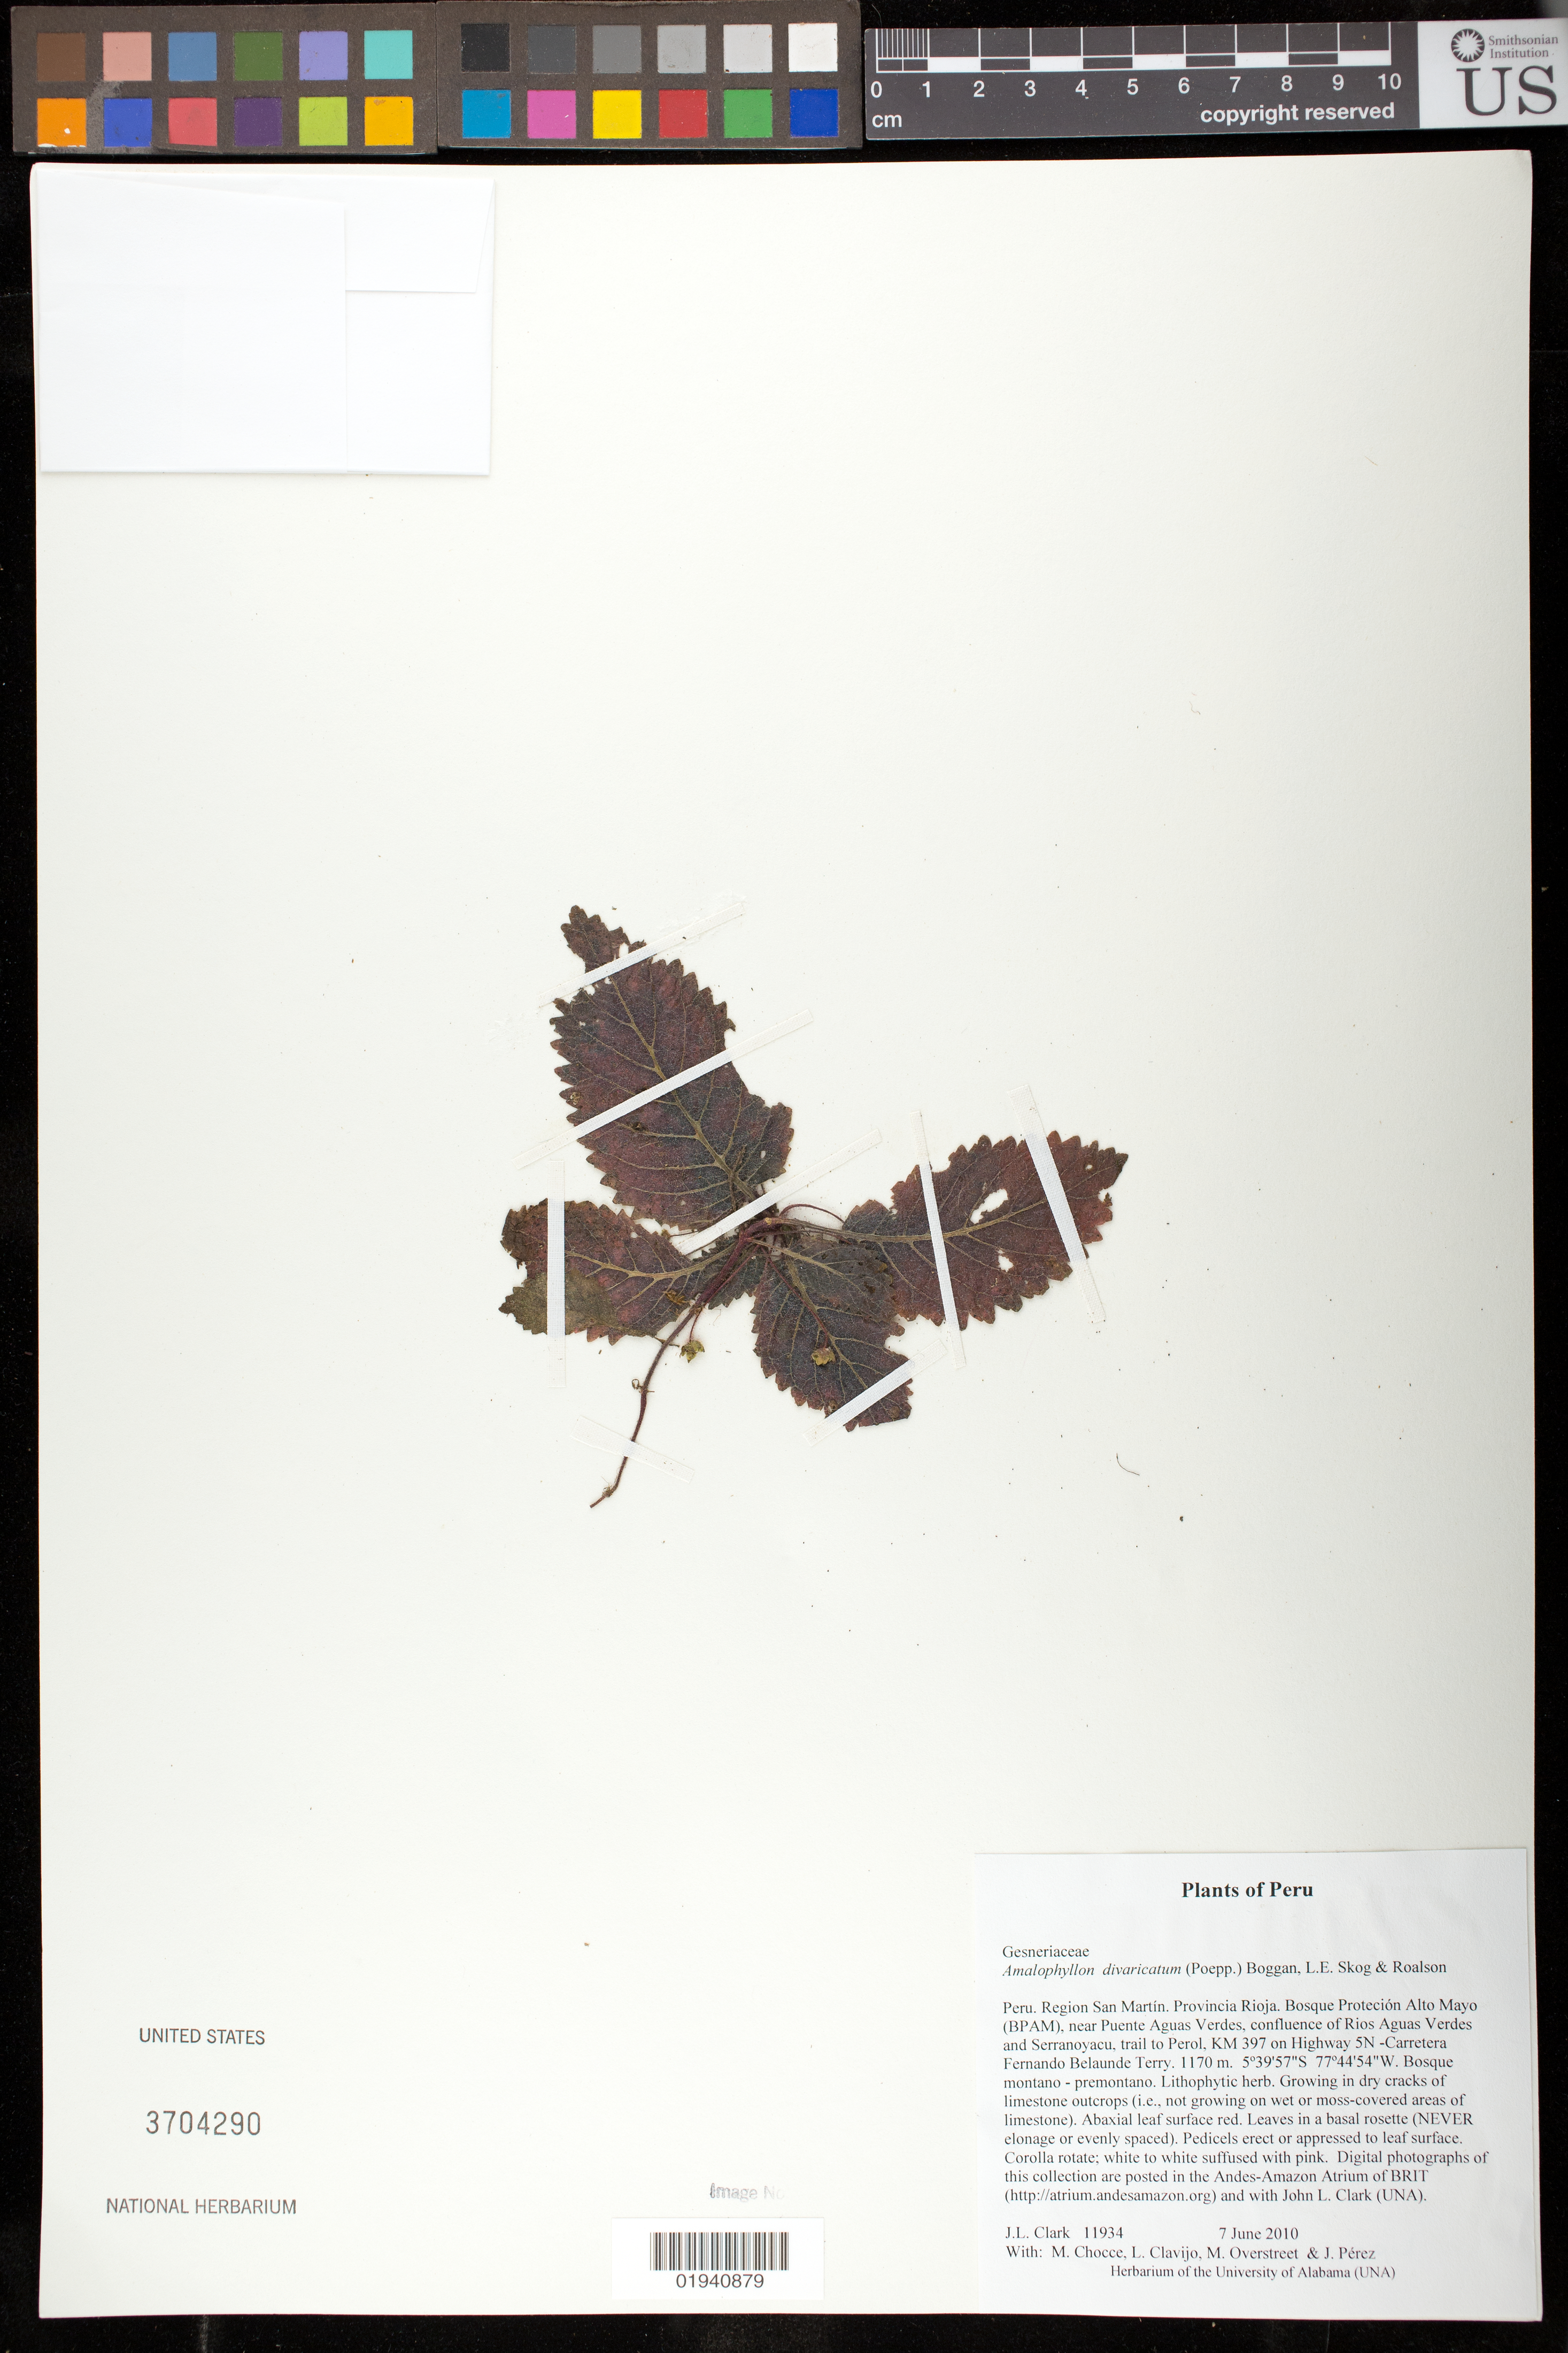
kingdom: Plantae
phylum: Tracheophyta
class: Magnoliopsida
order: Lamiales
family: Gesneriaceae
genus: Amalophyllon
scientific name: Amalophyllon divaricatum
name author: (Poepp.) Boggan et al.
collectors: J. L. Clark, M. Chocce, L. Clavijo, M. Overstreet & J. Perez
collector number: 11934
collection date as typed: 07 Jun 2010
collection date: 2010-06-07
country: Peru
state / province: San Martín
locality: Provincia Rioja. Bosque Protecion Alto Mayo (BPAM), near Puente Aguas Verdes, confluence of Rios Aguas Verdes and Serranoyacu, KM 397 on Highway 5N-Carretera Fernando Belaunde Terry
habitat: Bosque montano- premontano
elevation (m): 1170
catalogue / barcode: US 3704290